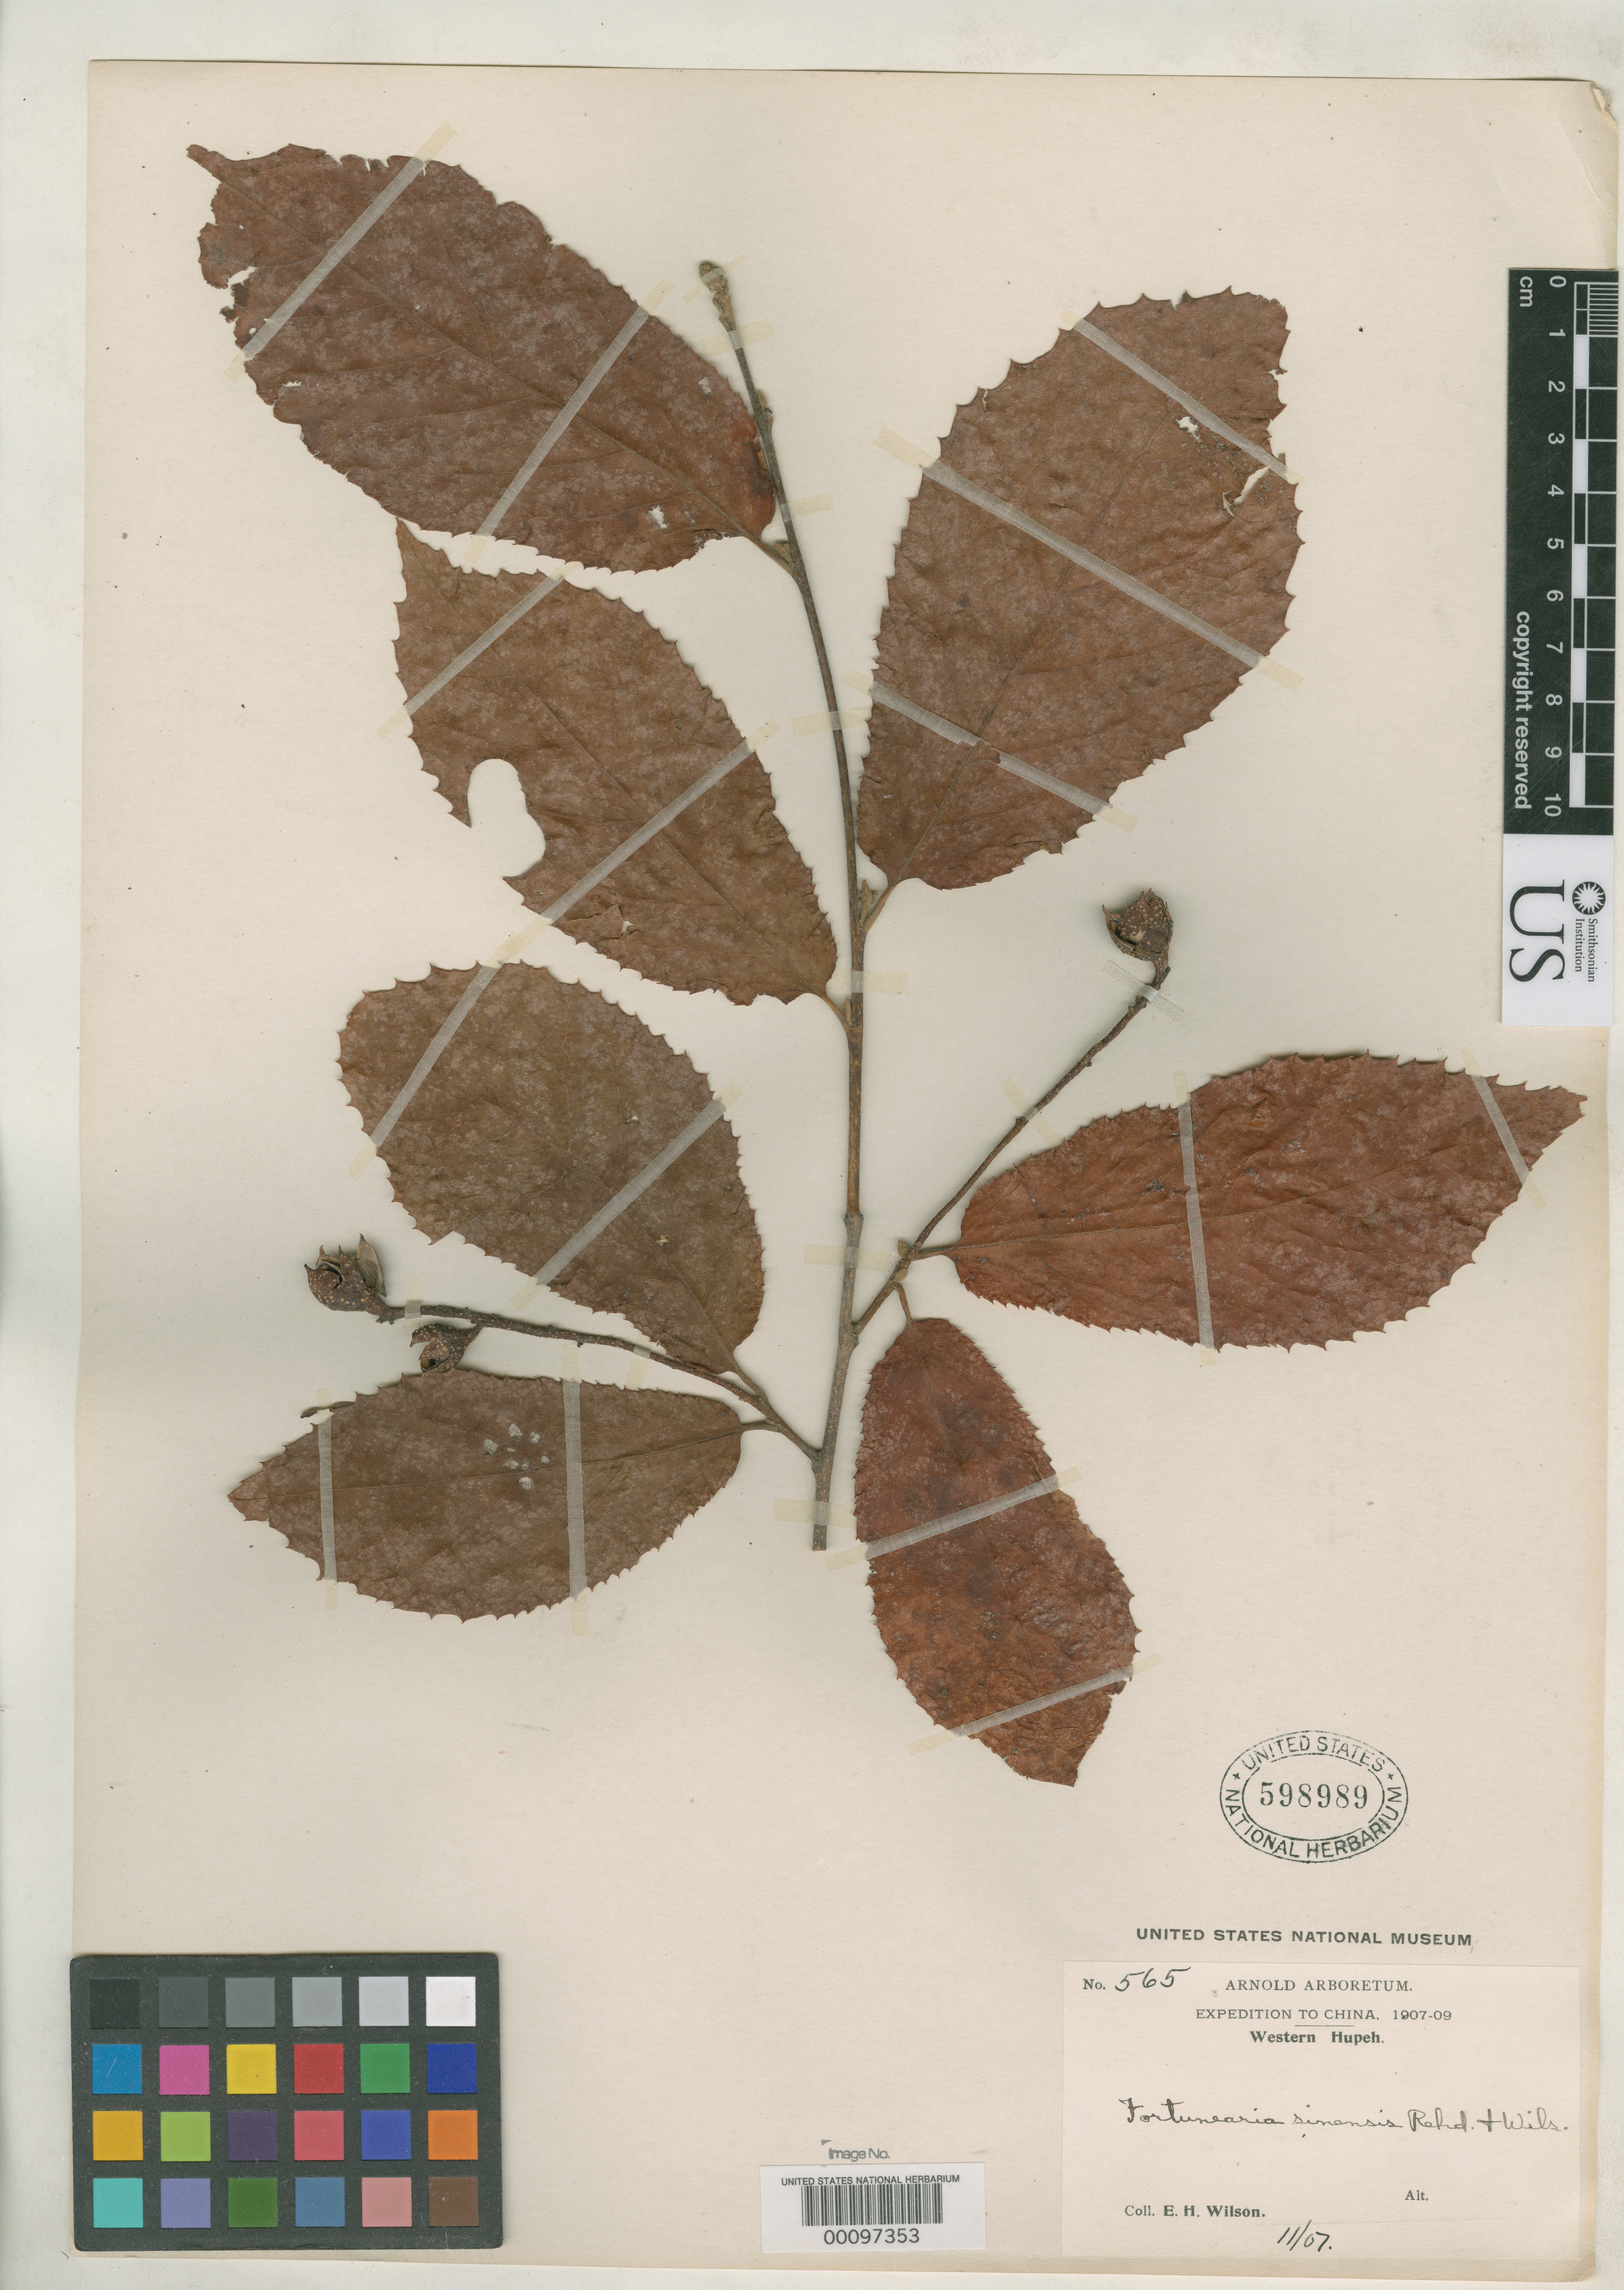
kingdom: Plantae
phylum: Tracheophyta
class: Magnoliopsida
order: Saxifragales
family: Hamamelidaceae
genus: Fortunearia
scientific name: Fortunearia sinensis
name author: Rehder & E.H. Wilson in Sarg.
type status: Isotype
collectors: E. H. Wilson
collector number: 565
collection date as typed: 25 May 1907 and -- Nov 1907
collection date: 1907-05-25,1907-11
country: China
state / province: Hubei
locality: Fang Hsien.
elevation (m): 600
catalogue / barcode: US 598989